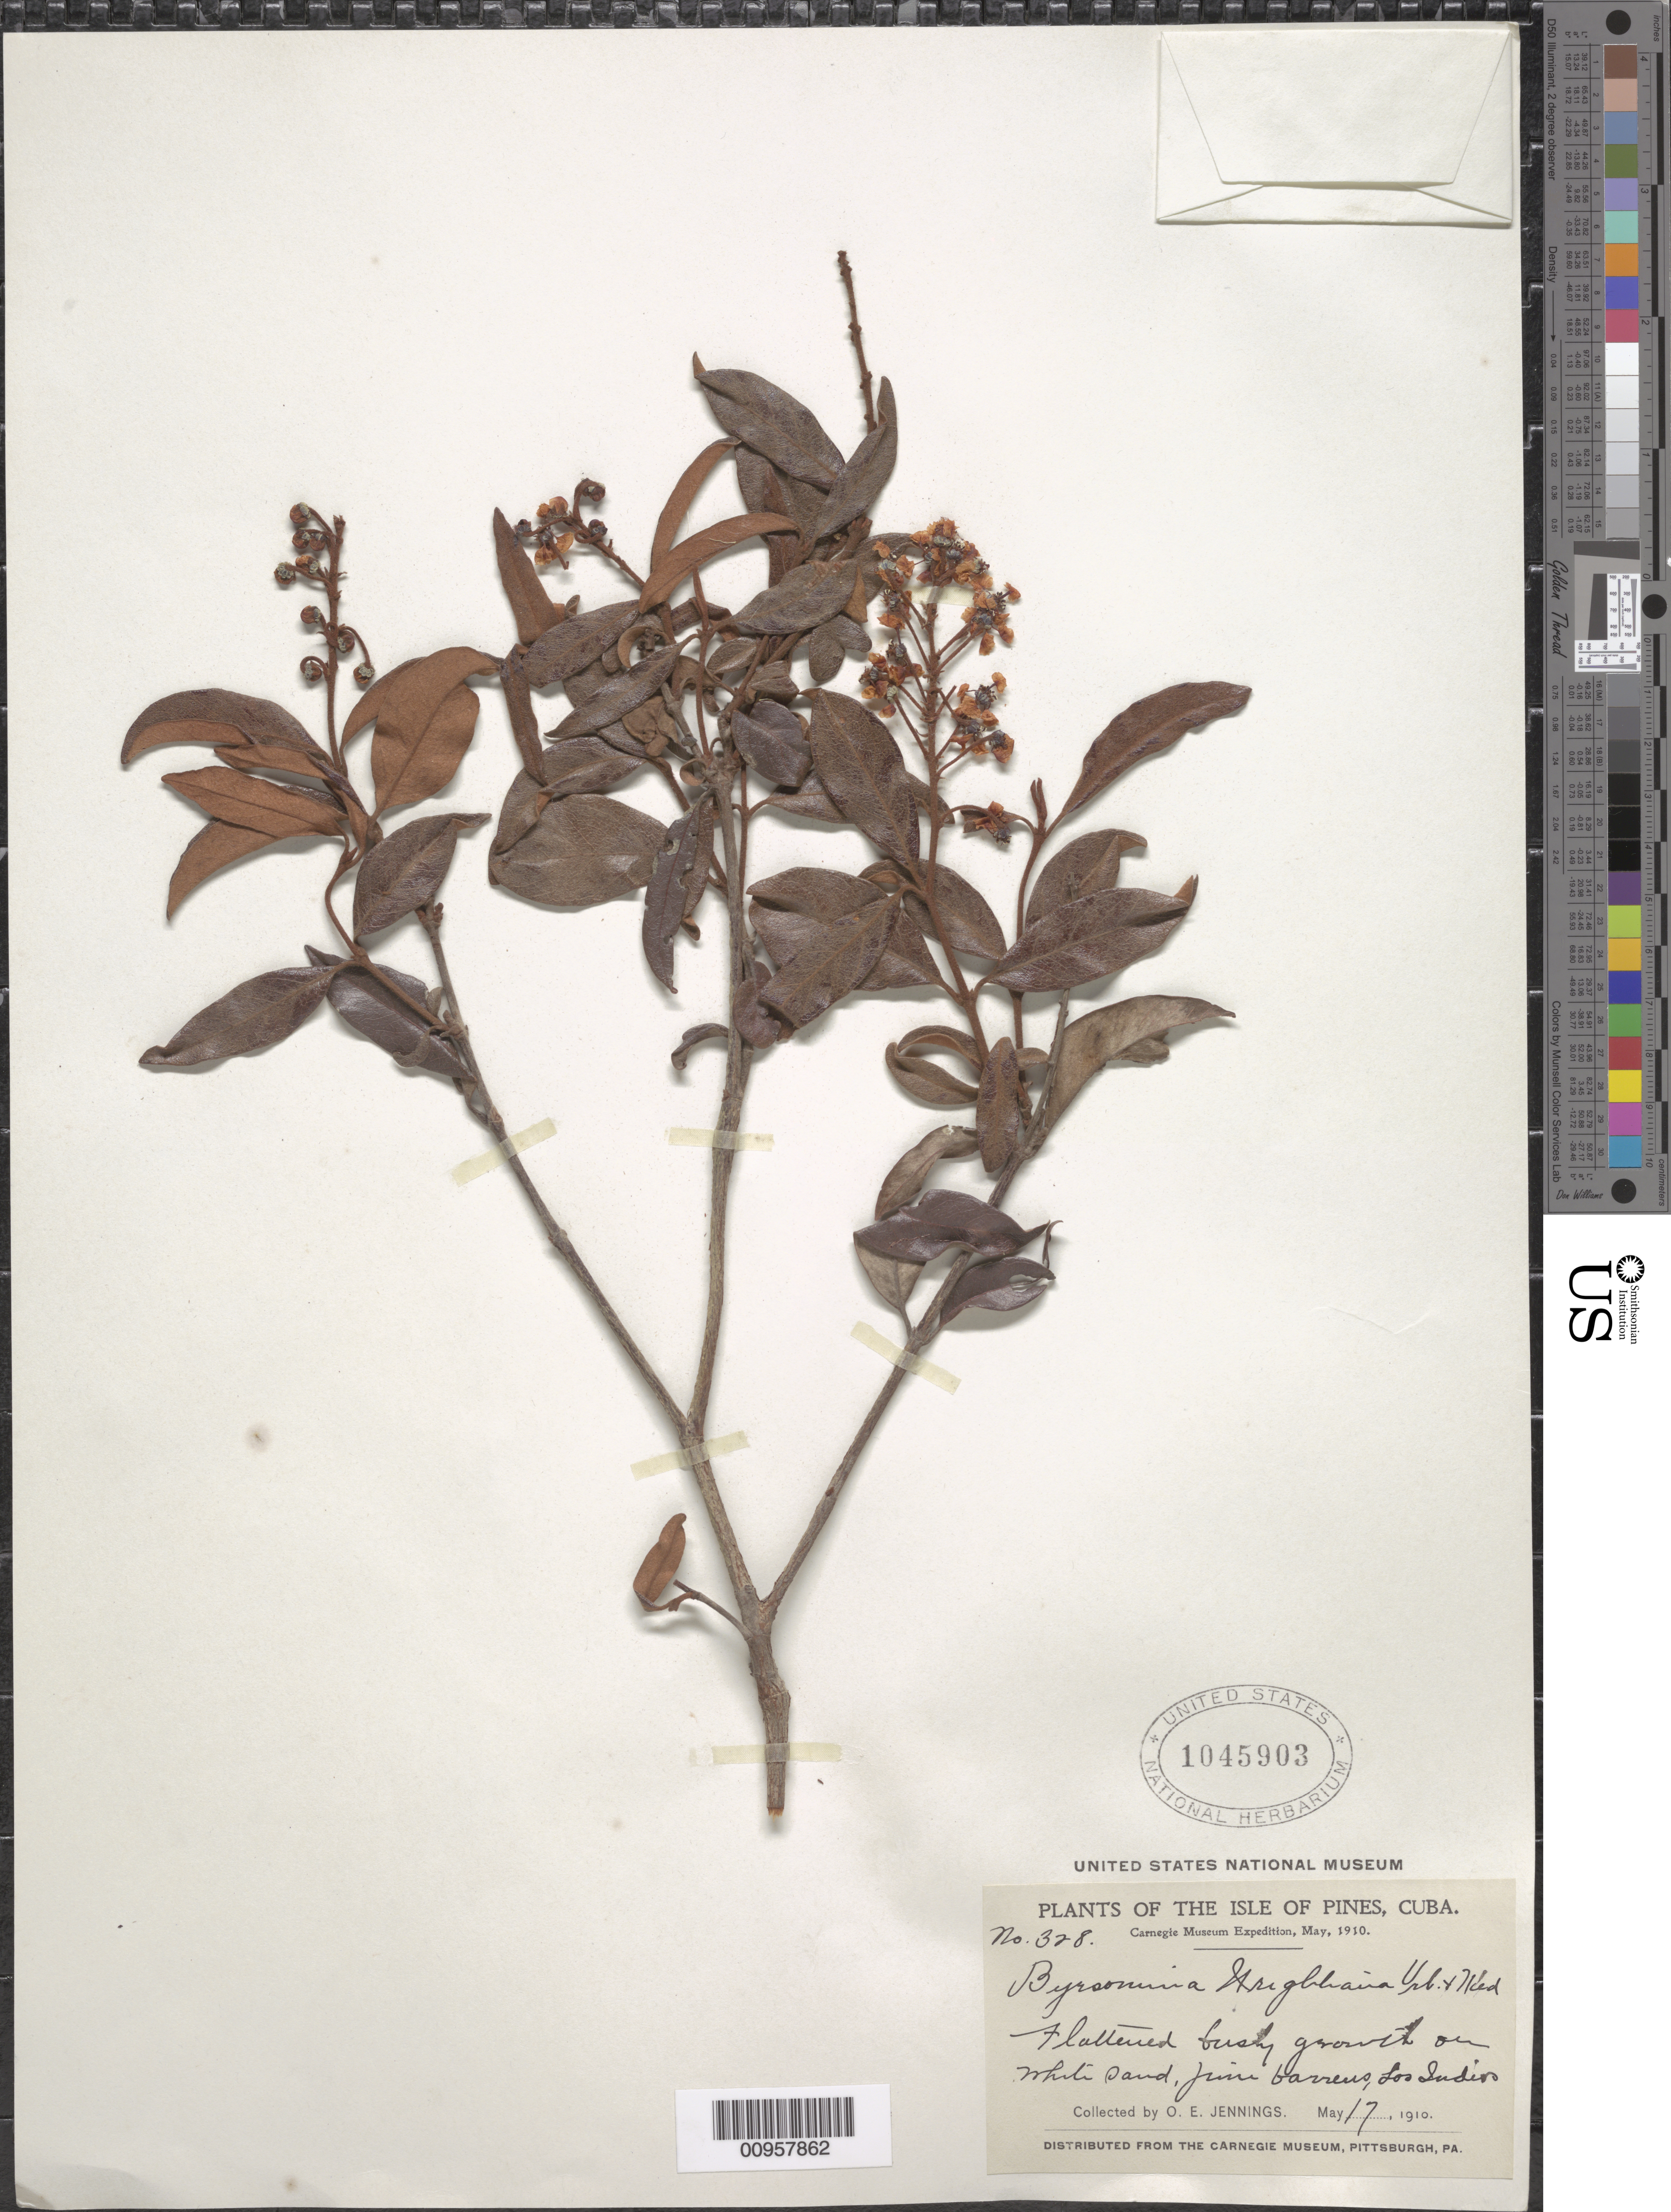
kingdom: Plantae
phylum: Tracheophyta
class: Magnoliopsida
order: Malpighiales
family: Malpighiaceae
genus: Byrsonima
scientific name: Byrsonima wrightiana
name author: Nied.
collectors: O. E. Jennings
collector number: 328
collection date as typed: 17 May 1910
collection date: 1910-05-17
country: Cuba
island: Isla de la Juventud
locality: Los Indios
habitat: On white sand, "juine" barrens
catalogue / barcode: US 1045903